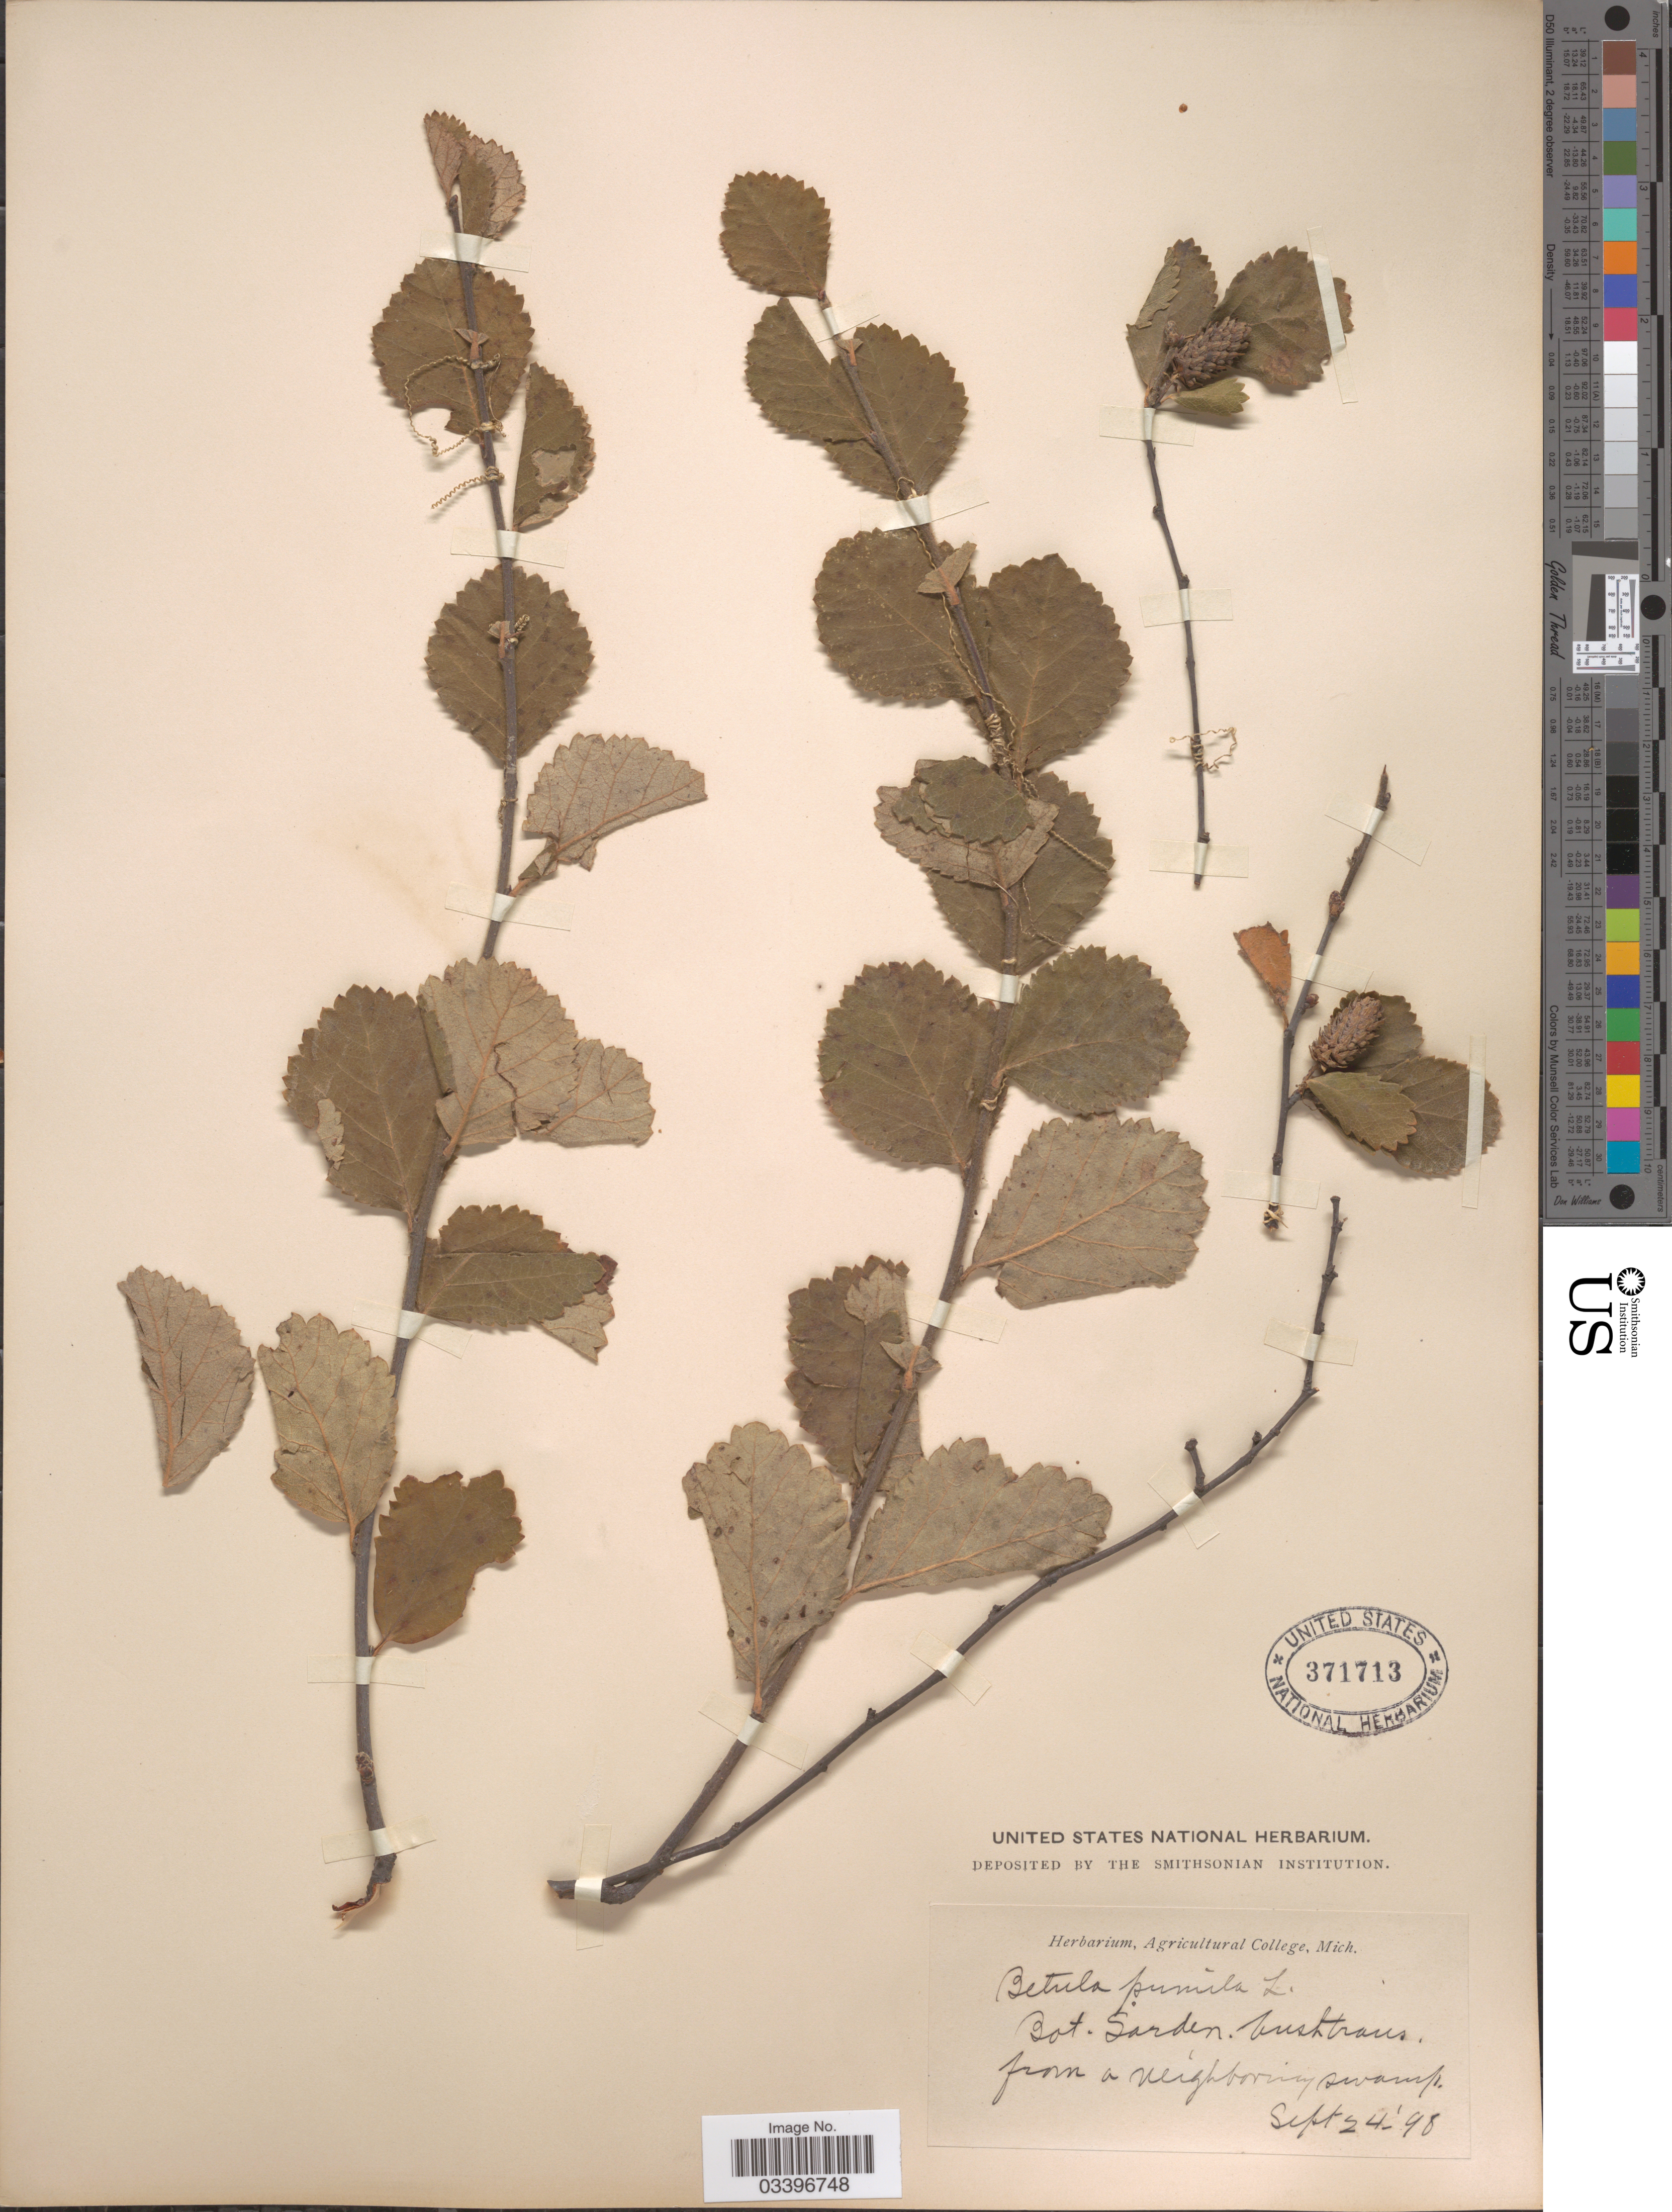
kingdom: Plantae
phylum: Tracheophyta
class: Magnoliopsida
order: Fagales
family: Betulaceae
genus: Betula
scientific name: Betula pumila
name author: L.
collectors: ex herb. Agricultural College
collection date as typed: Transcribed d/m/y: 24/9/98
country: United States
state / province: Michigan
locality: Bot. Garden.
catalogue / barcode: US 371713